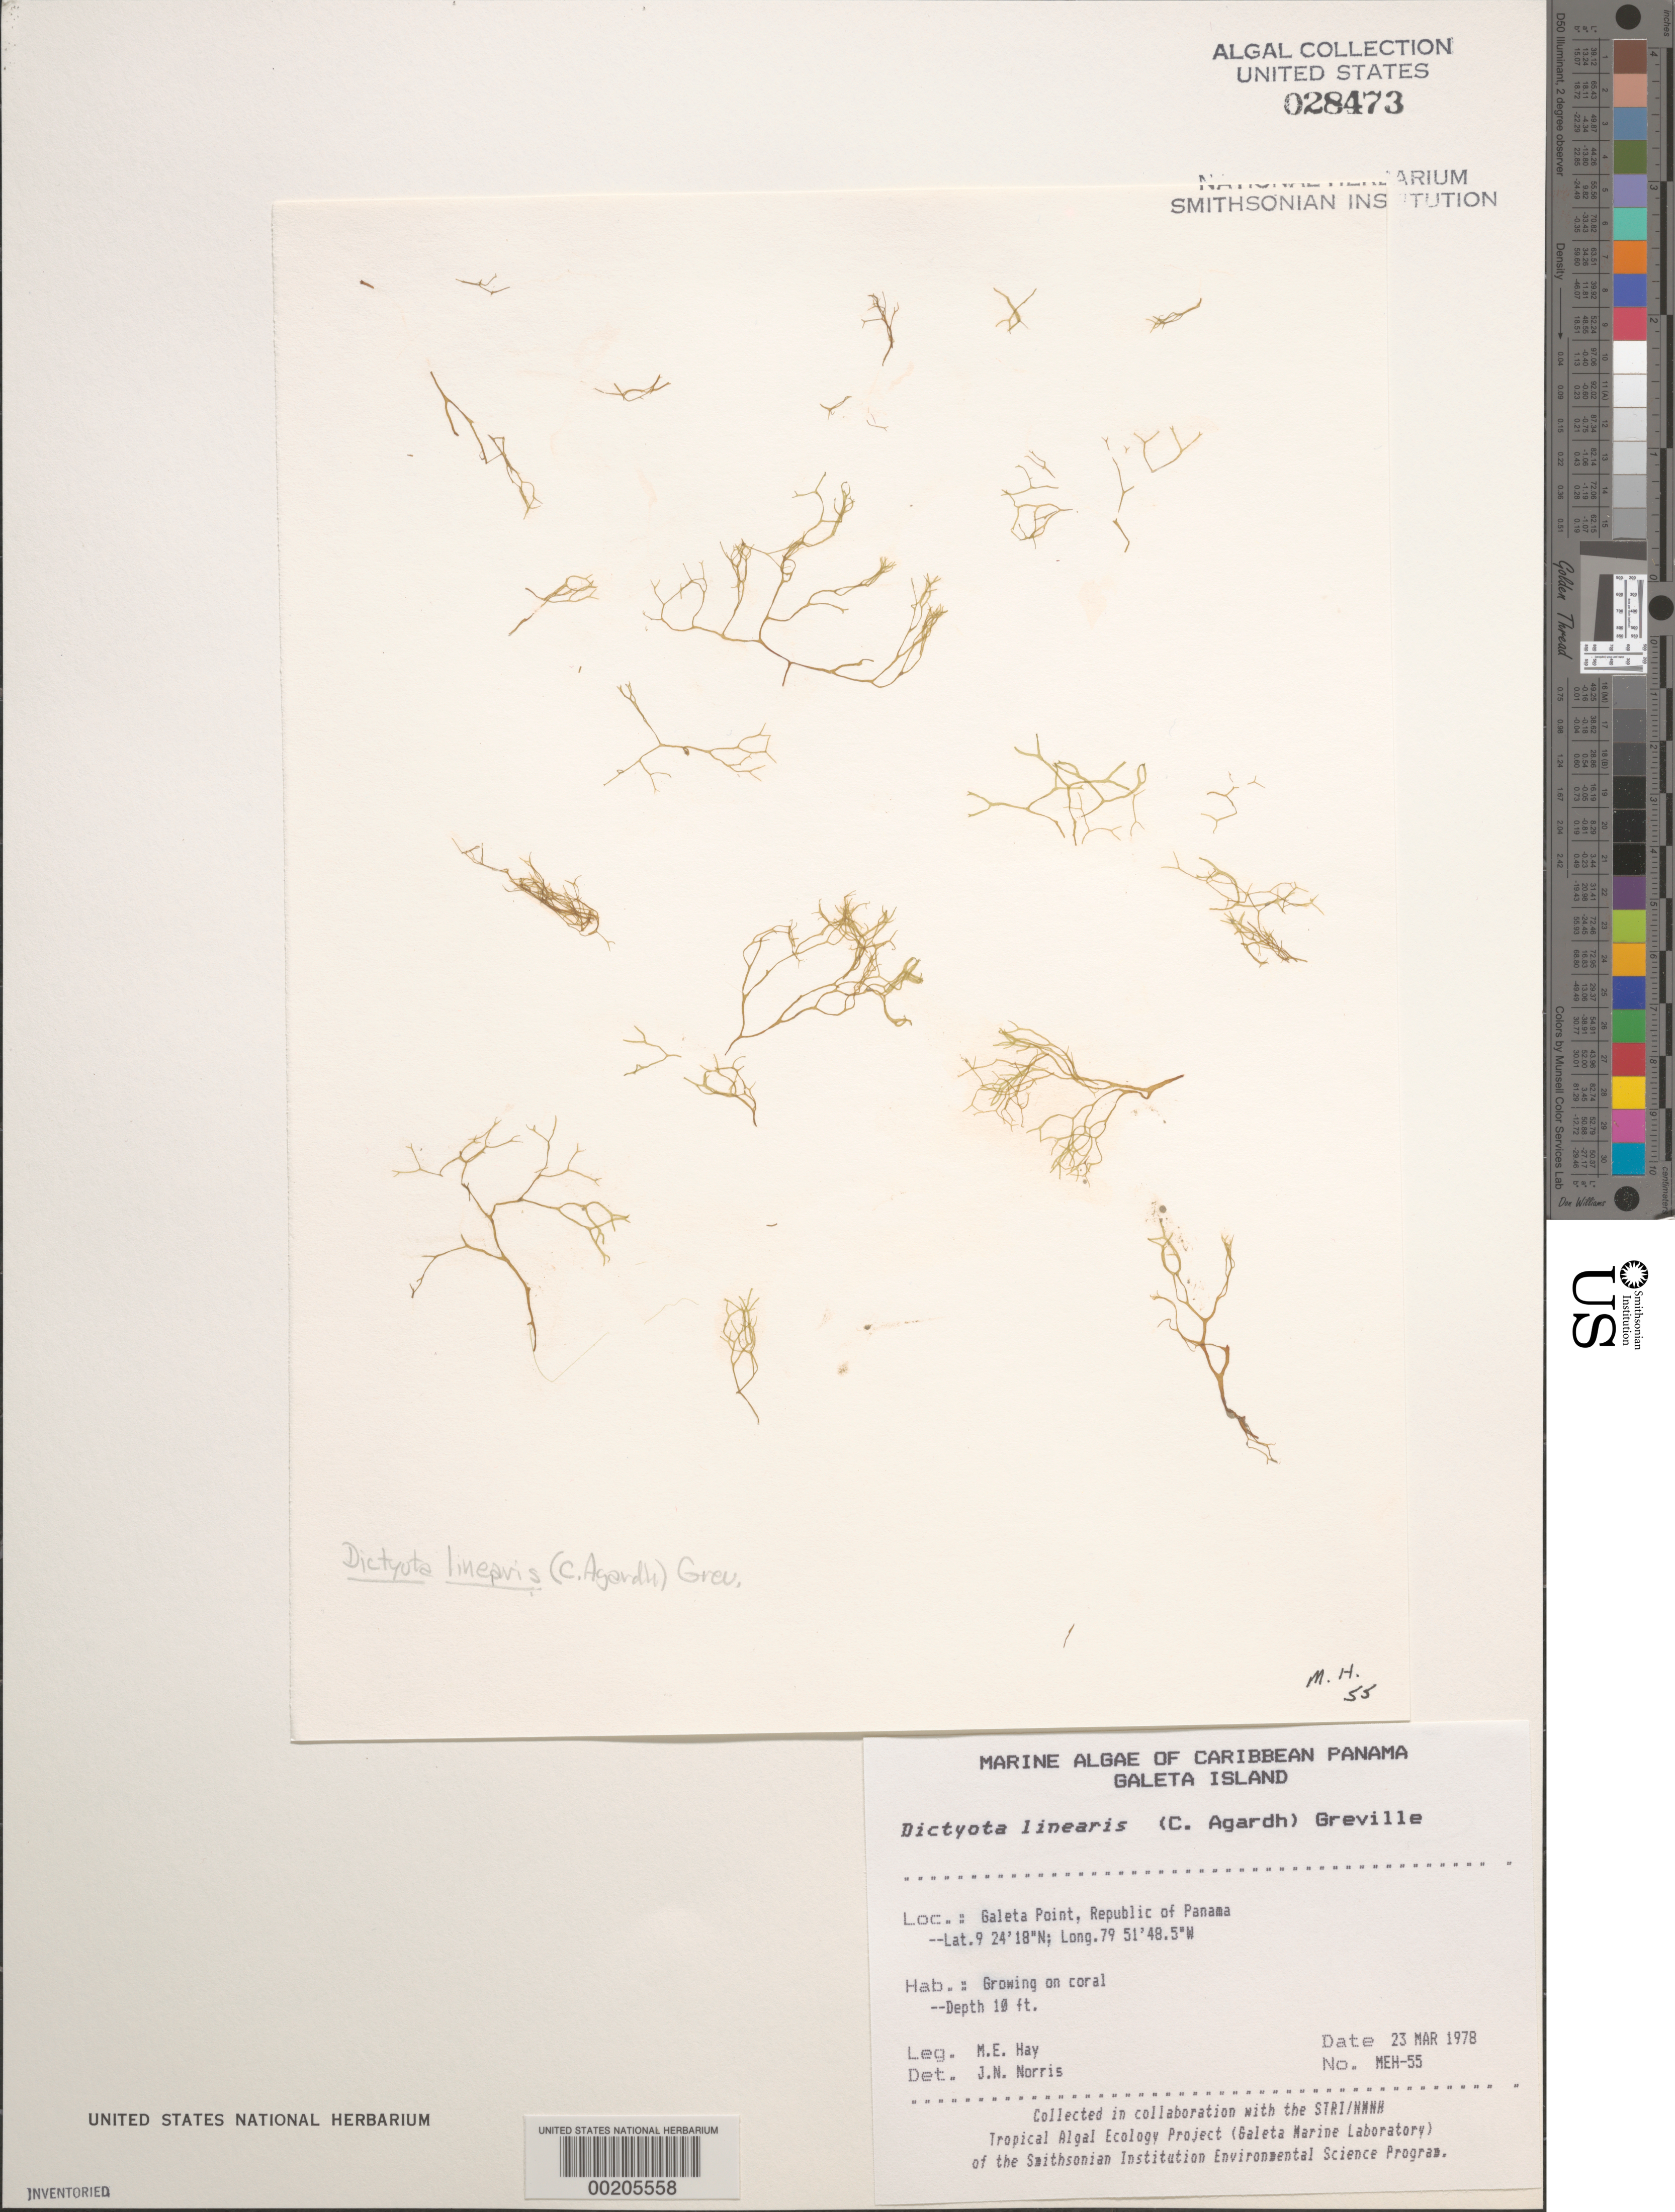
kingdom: Chromista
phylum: Ochrophyta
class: Phaeophyceae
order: Dictyotales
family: Dictyotaceae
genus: Dictyota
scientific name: Dictyota linearis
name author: (C. Agardh) Grev.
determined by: Norris, James N.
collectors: M. E. Hay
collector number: MEH-55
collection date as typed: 23 Mar 1978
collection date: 1978-03-23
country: Panama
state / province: Colón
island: Galeta Island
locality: Galeta Point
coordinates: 9 24' 18" N, 79 51' 48.5" W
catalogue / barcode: US 28473